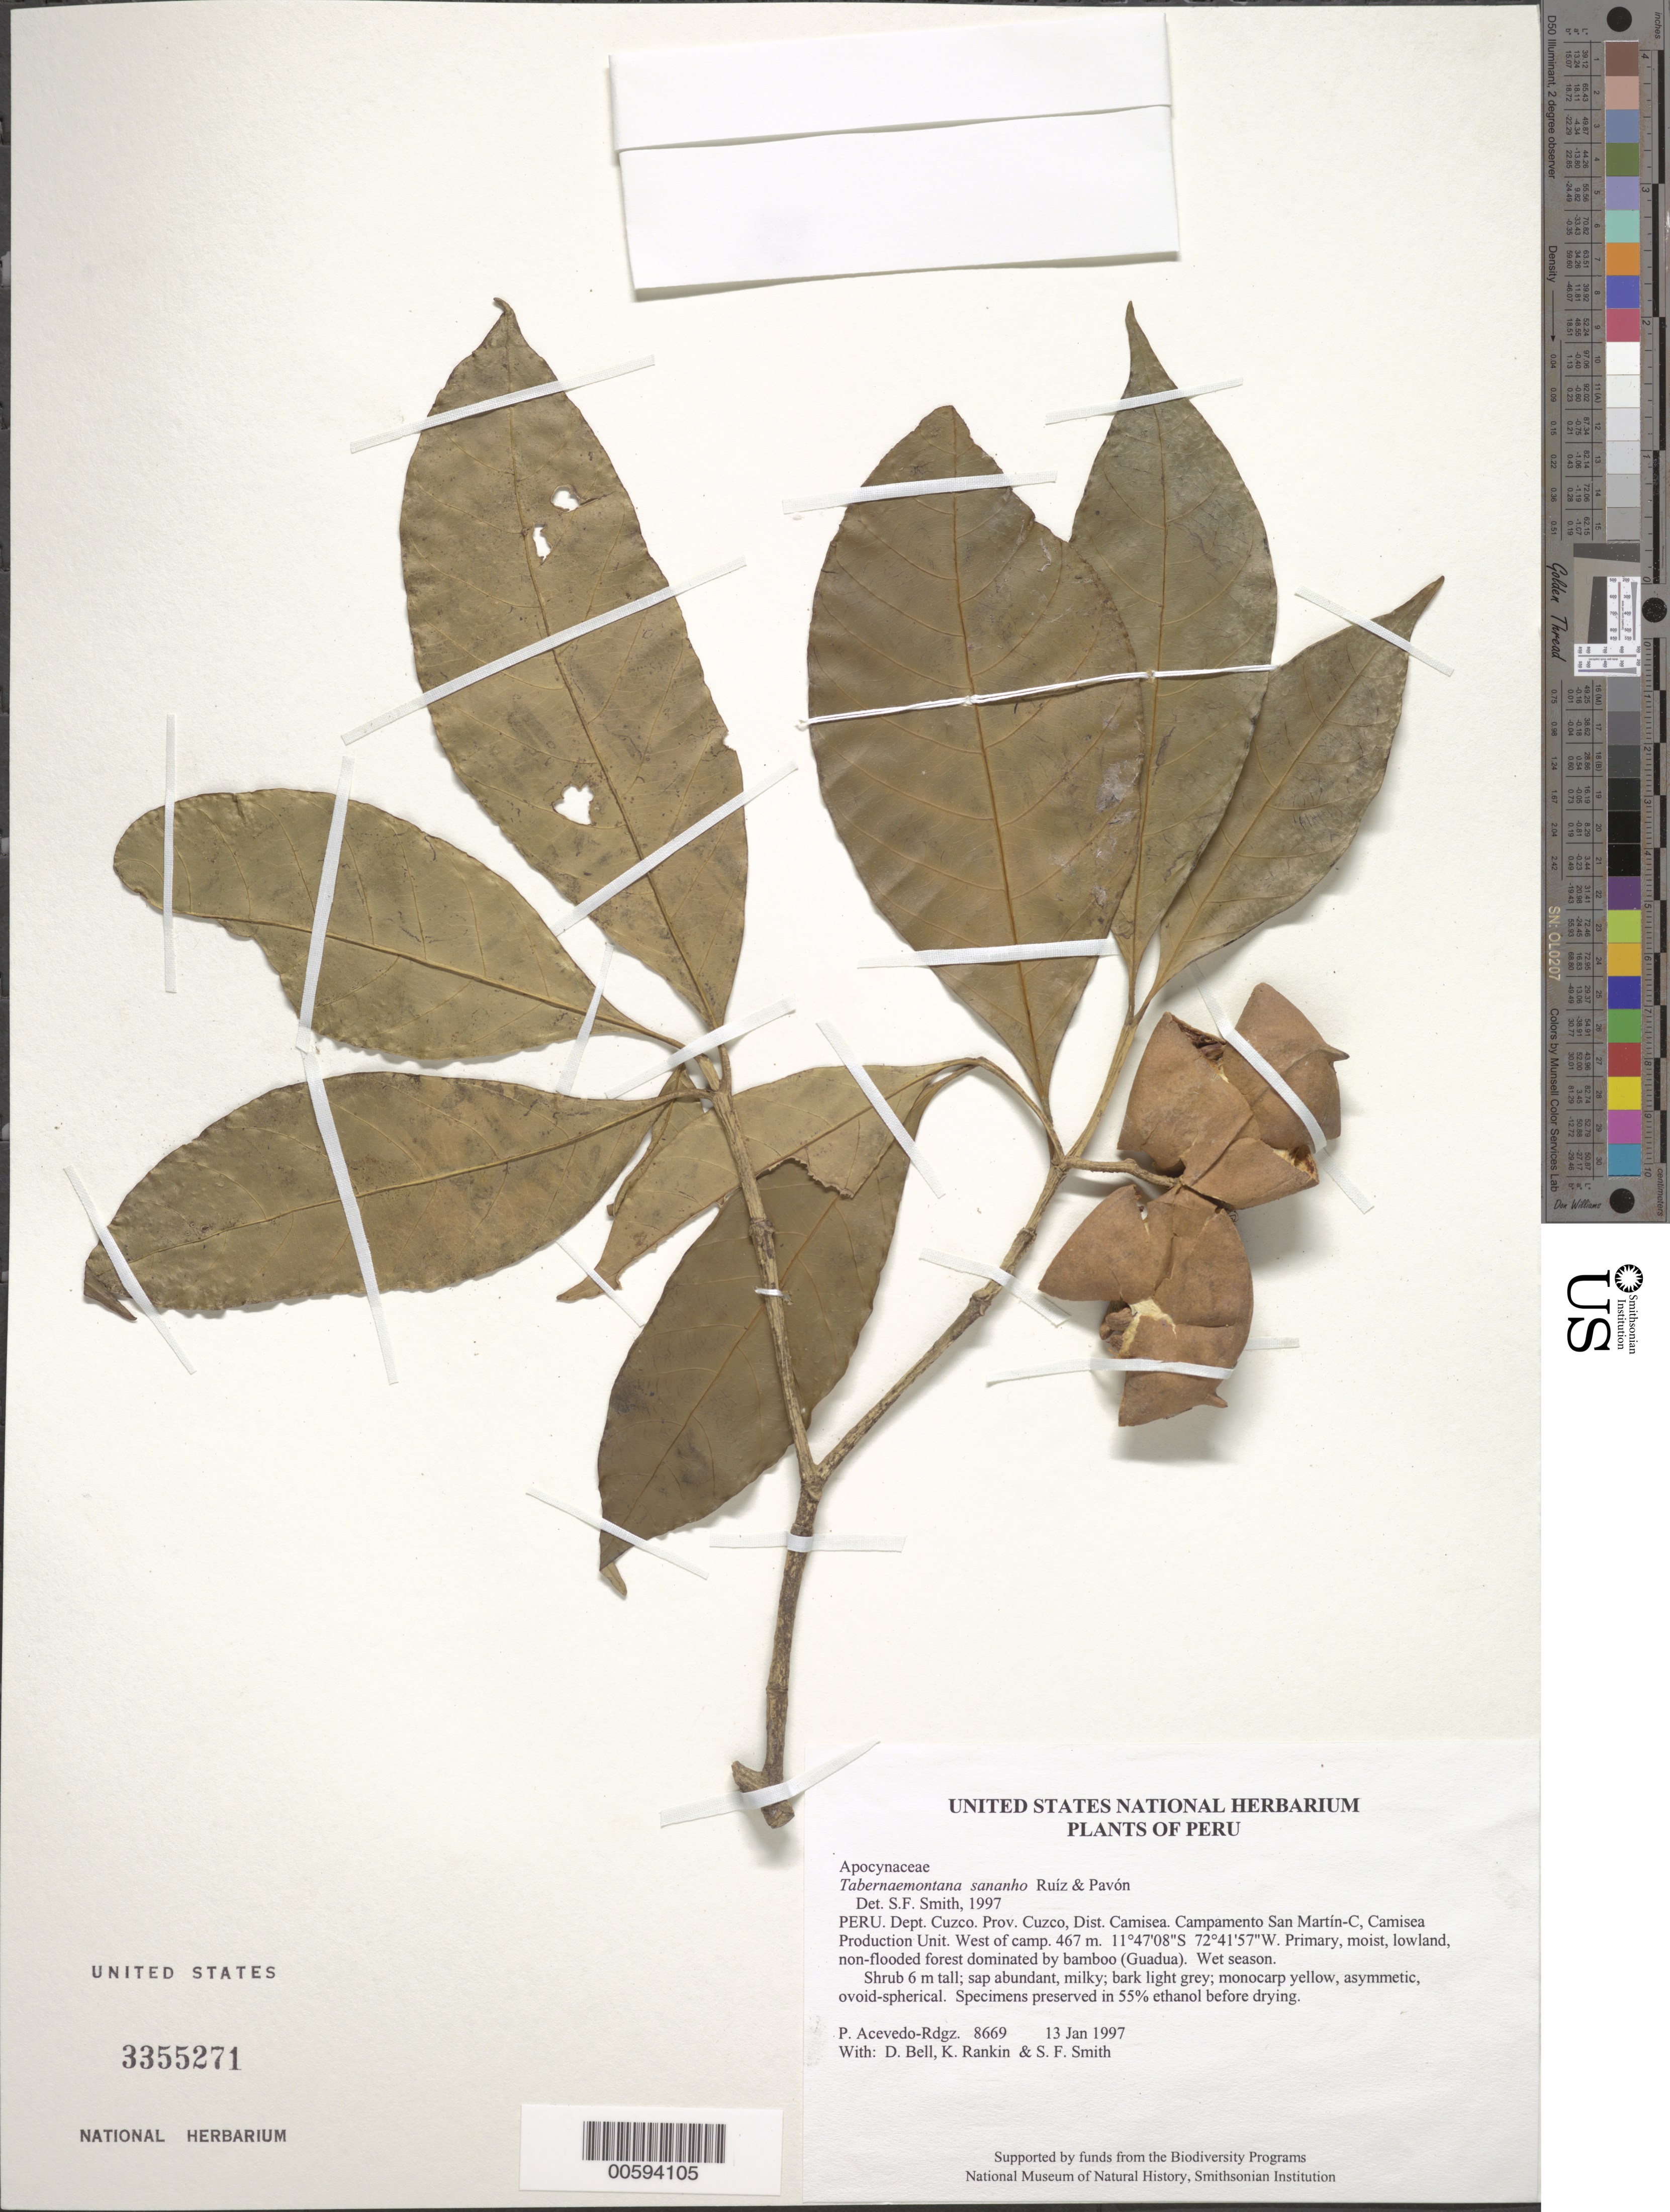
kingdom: Plantae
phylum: Tracheophyta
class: Magnoliopsida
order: Gentianales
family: Apocynaceae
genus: Tabernaemontana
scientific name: Tabernaemontana sananho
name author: Ruiz & Pav.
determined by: Smith, Stephen F., (US), NMNH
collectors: P. Acevedo-Rodr., D. A. Bell, K. B. Rankin & S.F. Smith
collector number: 8669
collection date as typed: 13 Jan 1997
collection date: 1997-01-13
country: Peru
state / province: Cusco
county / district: Cusco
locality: Districto Camisea, Campamento San Martín-C, Camisea Production Unit. West of camp.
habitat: Primary, moist, lowland, non-flooded forest dominated by bamboo (Guadua). Wet season.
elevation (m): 467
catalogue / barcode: US 3355271